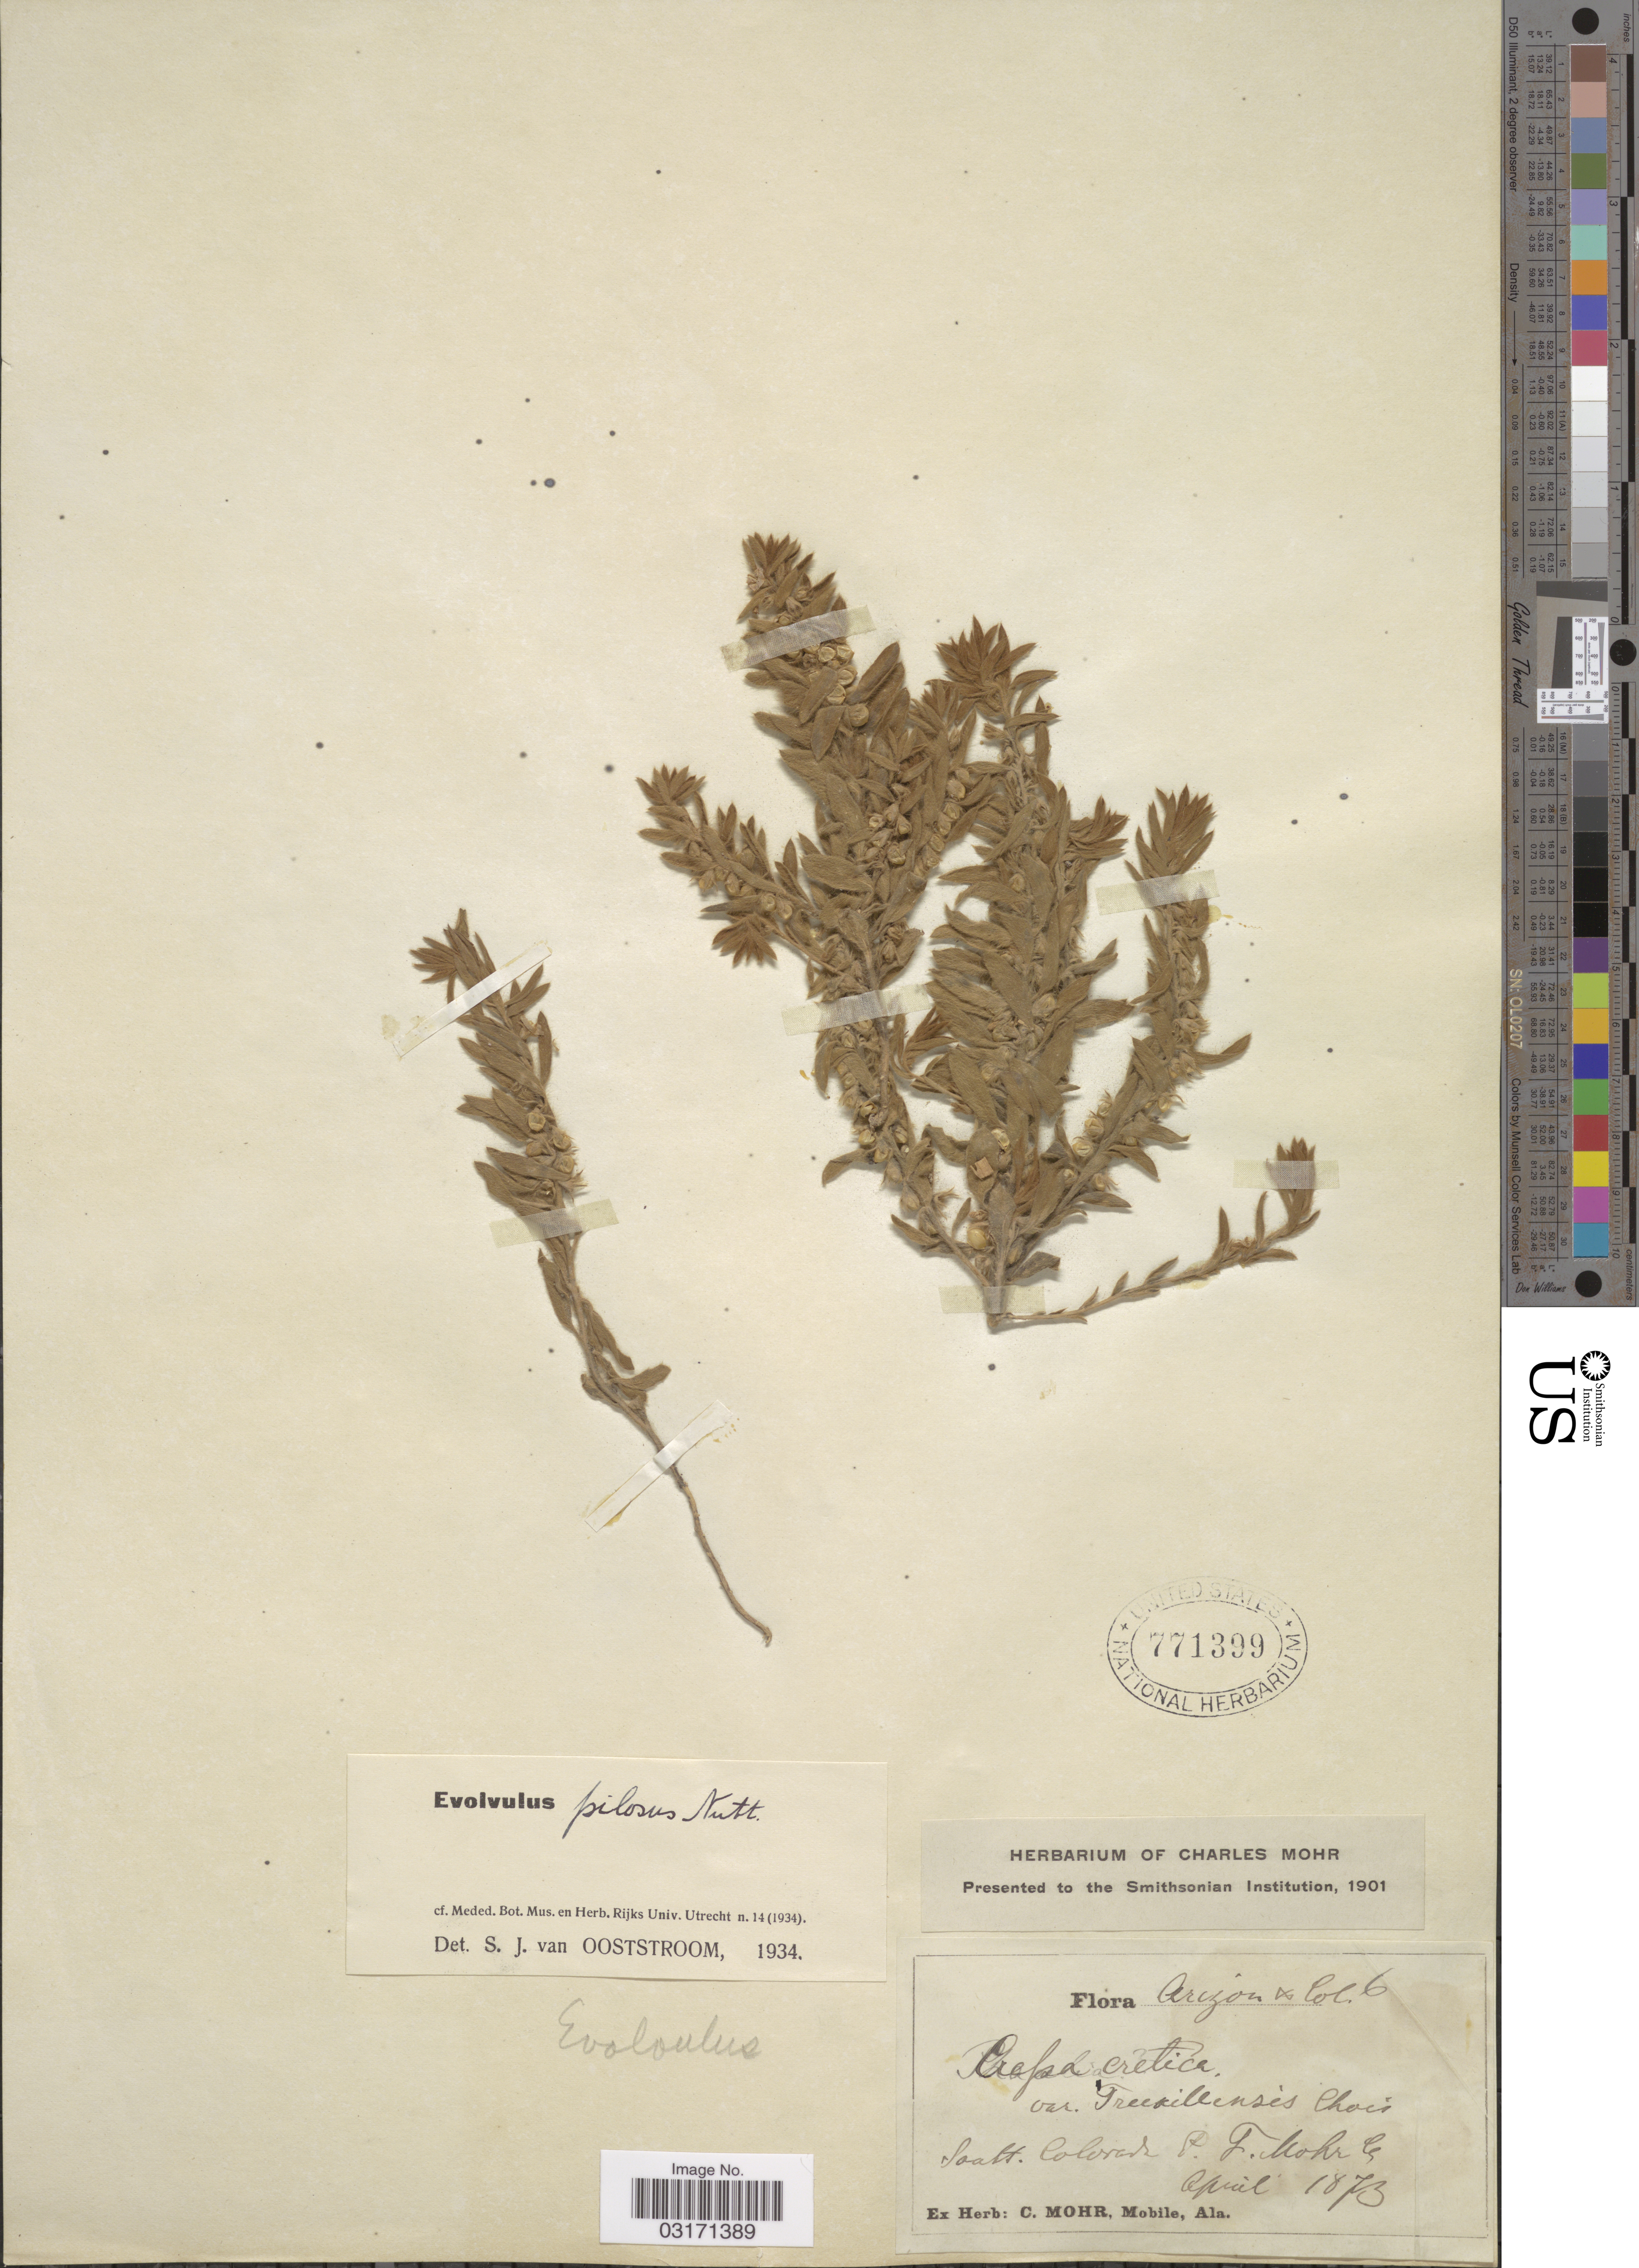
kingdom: Plantae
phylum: Tracheophyta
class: Magnoliopsida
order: Solanales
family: Convolvulaceae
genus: Evolvulus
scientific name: Evolvulus pilosus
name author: Roxb.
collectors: P. F. Mohr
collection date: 1873-04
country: United States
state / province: Colorado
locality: South Colorado.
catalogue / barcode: US 771399